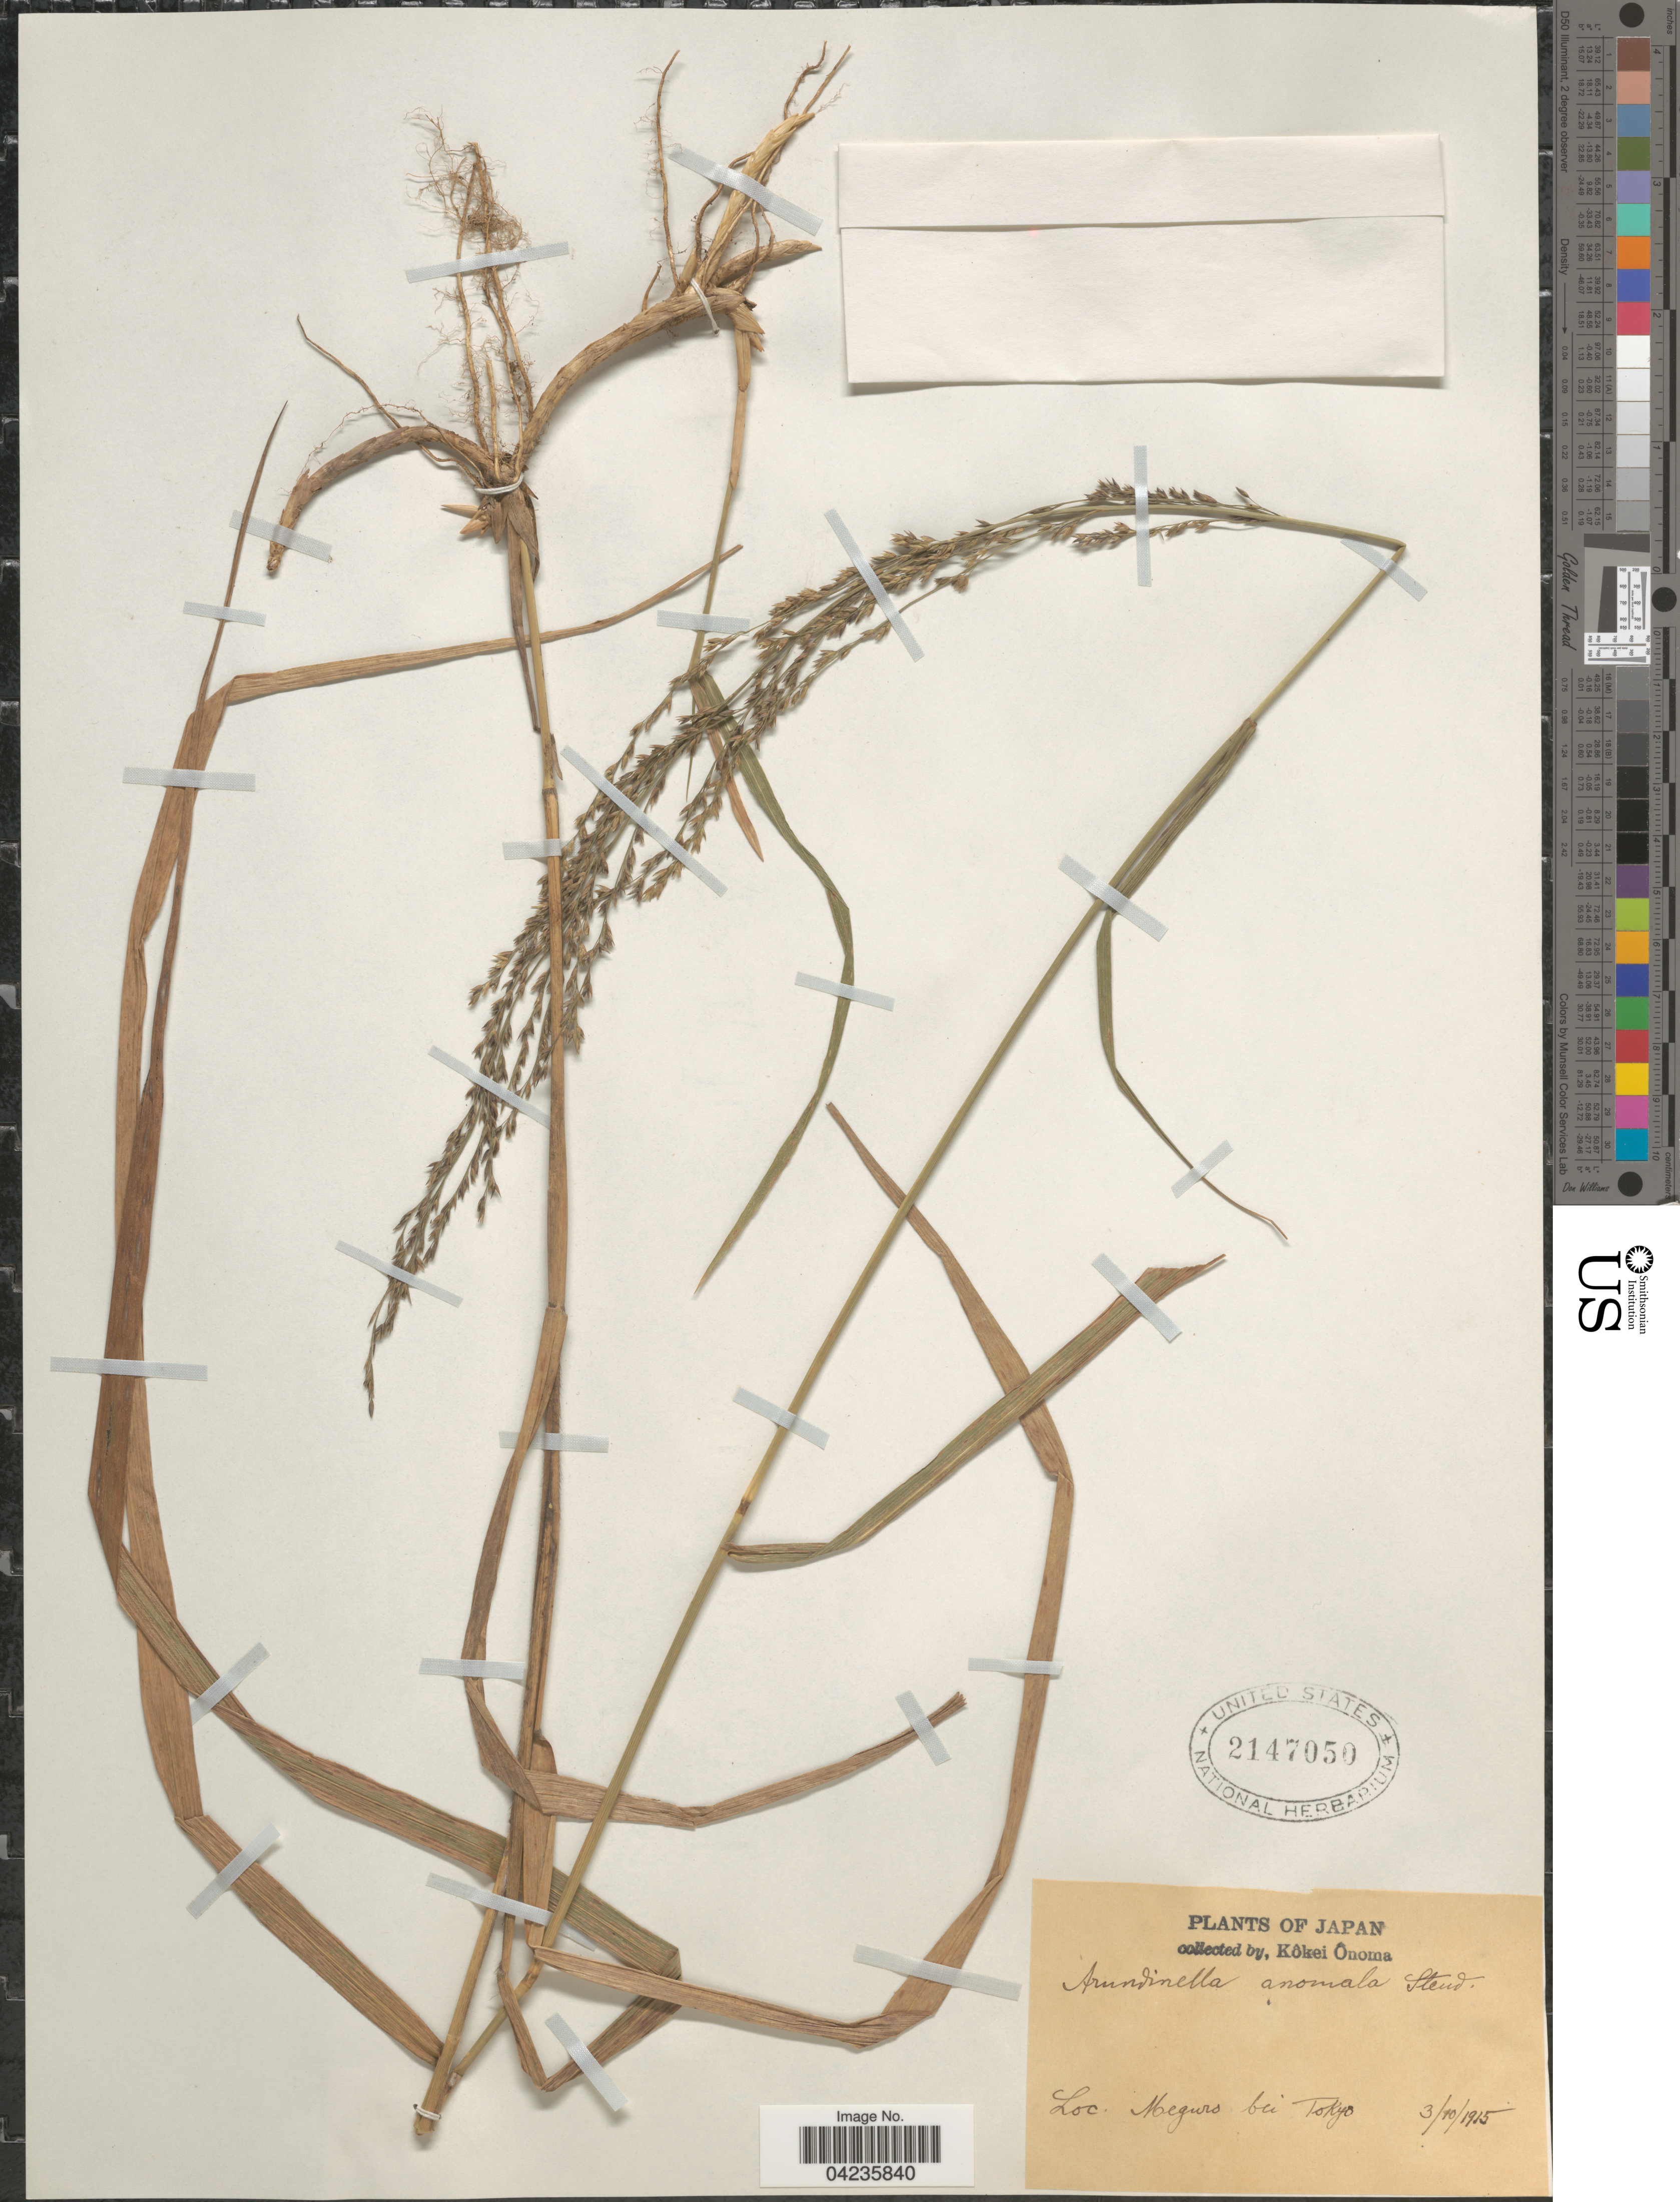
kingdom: Plantae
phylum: Tracheophyta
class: Liliopsida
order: Poales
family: Poaceae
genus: Arundinella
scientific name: Arundinella hirta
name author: (Thunb.) Tanaka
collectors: K. Onoma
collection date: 1915-10-03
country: Japan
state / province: Tokyo, Federal City of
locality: Meguro bei Tokyo.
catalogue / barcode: US 2147050